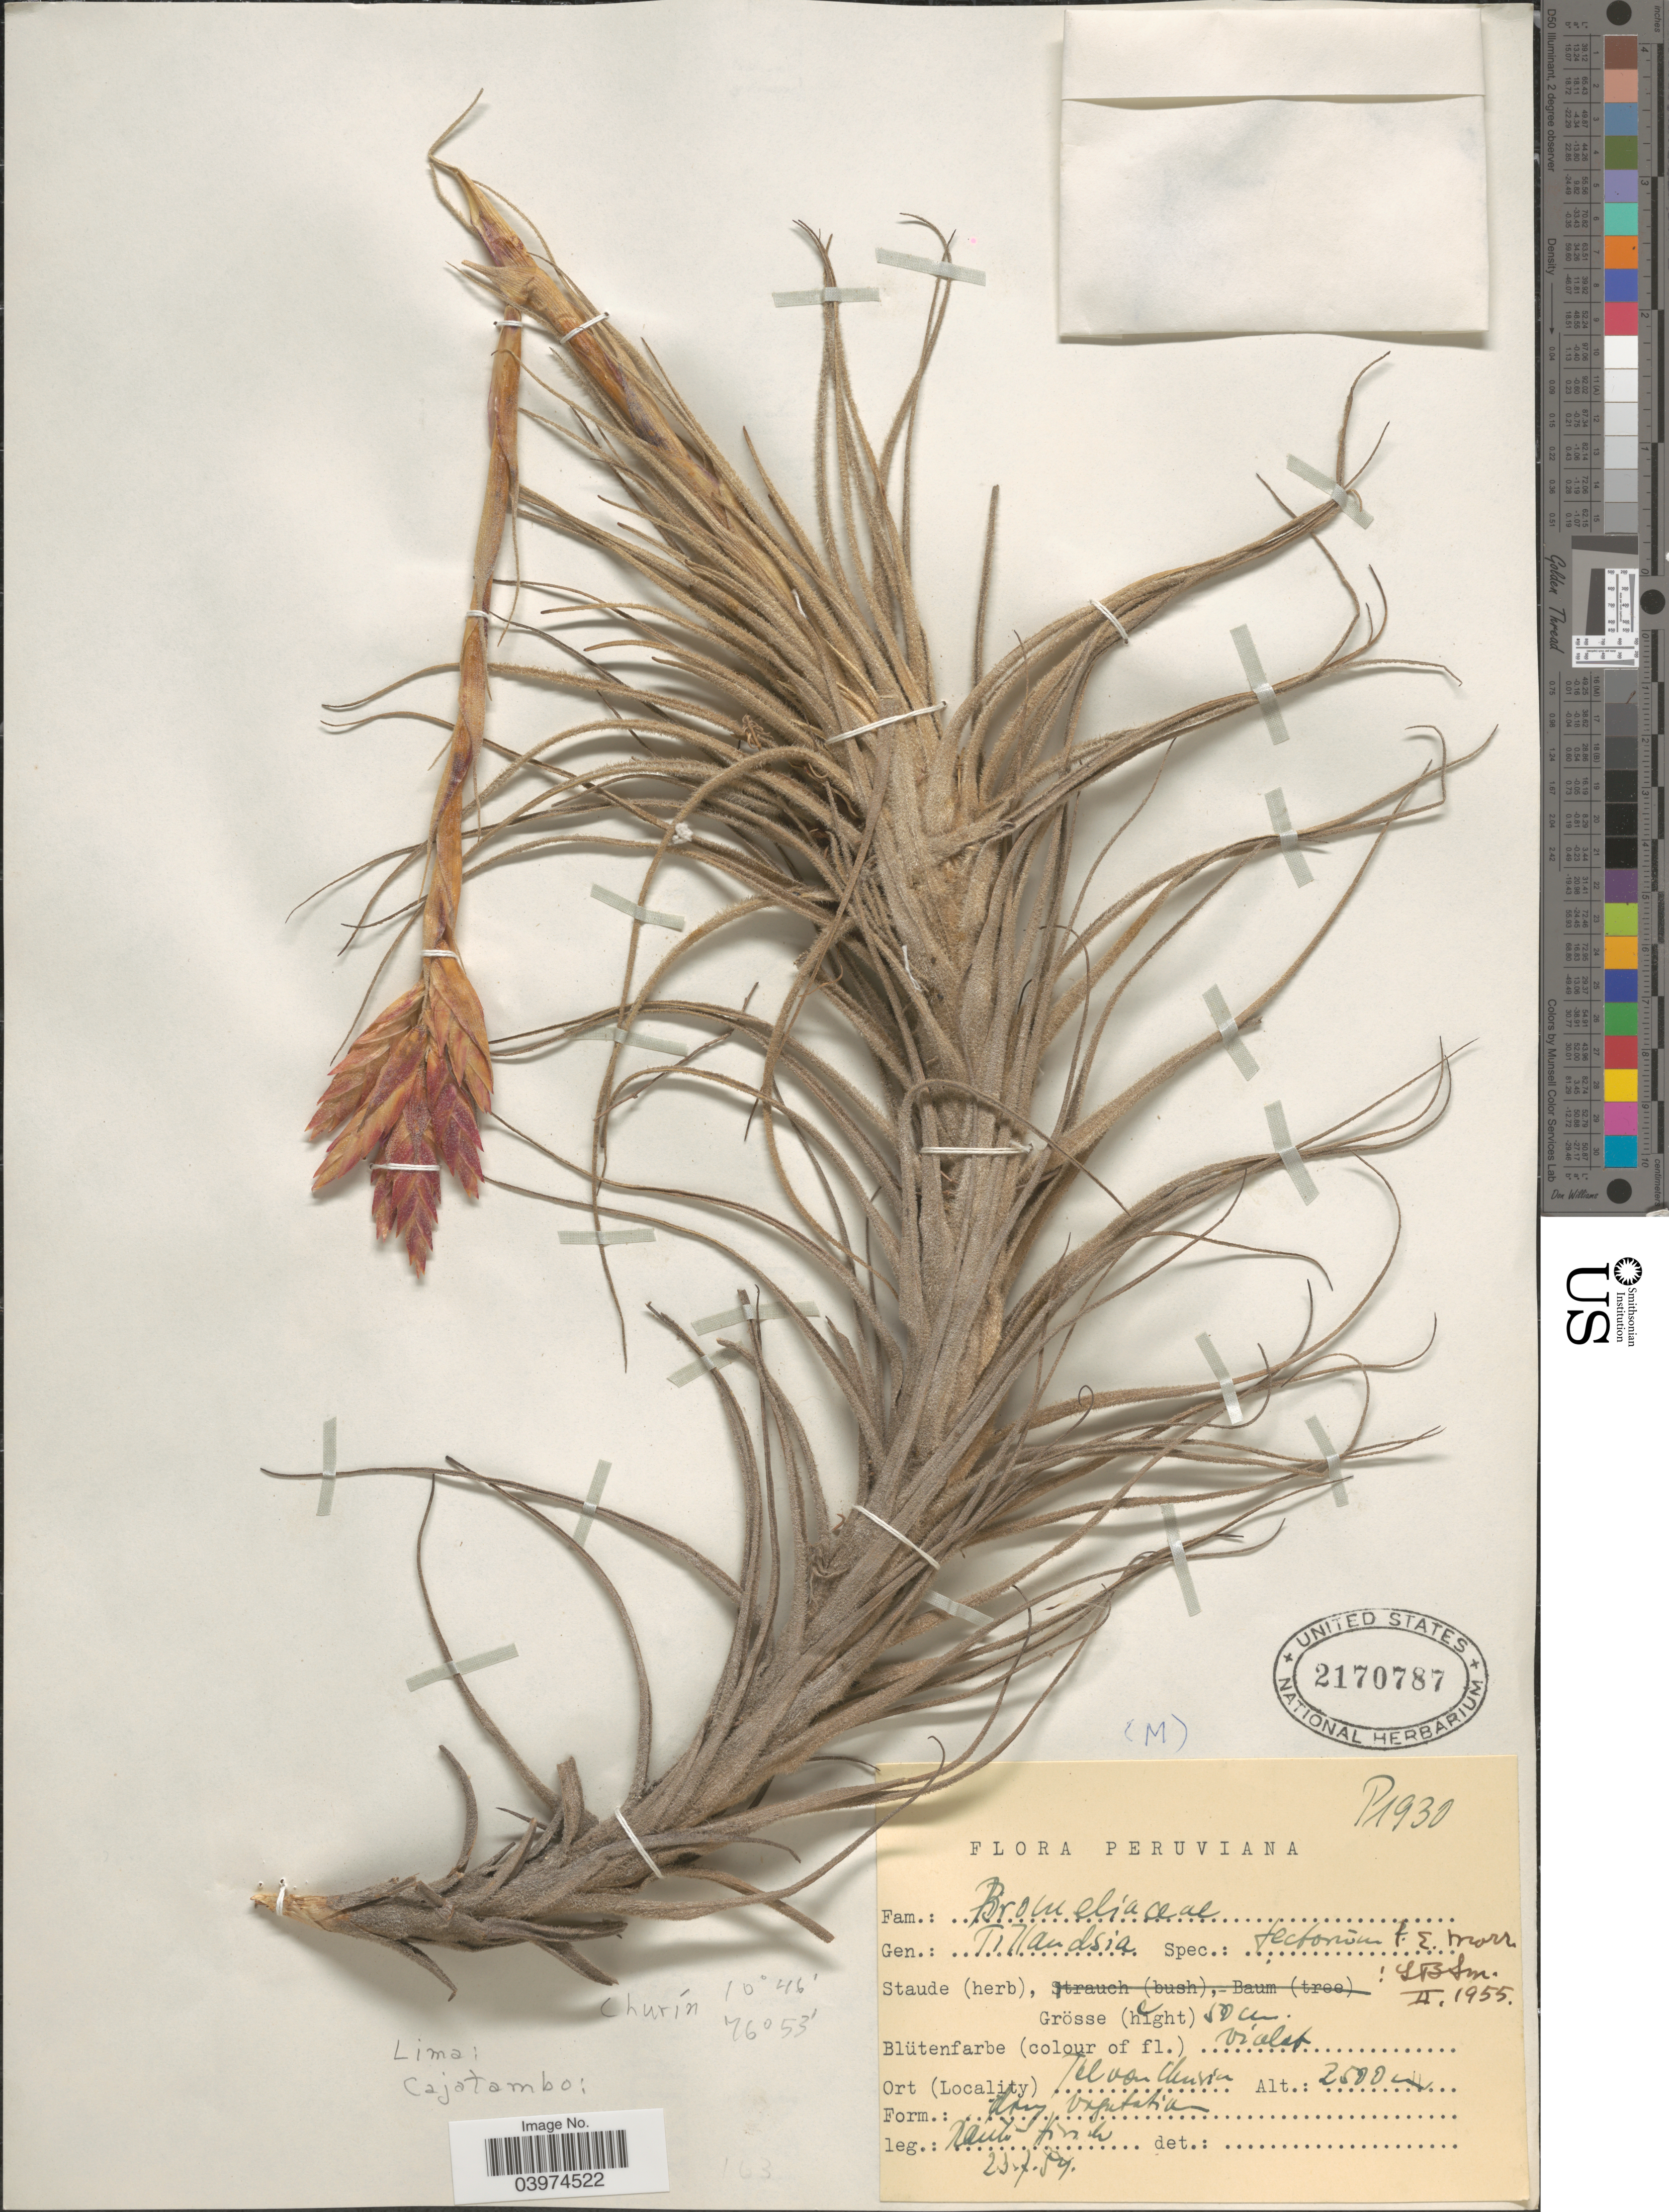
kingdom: Plantae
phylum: Tracheophyta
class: Liliopsida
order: Poales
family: Bromeliaceae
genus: Tillandsia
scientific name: Tillandsia tectorum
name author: É. Morren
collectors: -. Rauh & Hirsch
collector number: P1930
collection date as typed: Transcribed d/m/y: 23/7/54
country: Peru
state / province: Lima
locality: Cajatambo: Churín. Tel von Churia.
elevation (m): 2500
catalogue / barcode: US 2170787